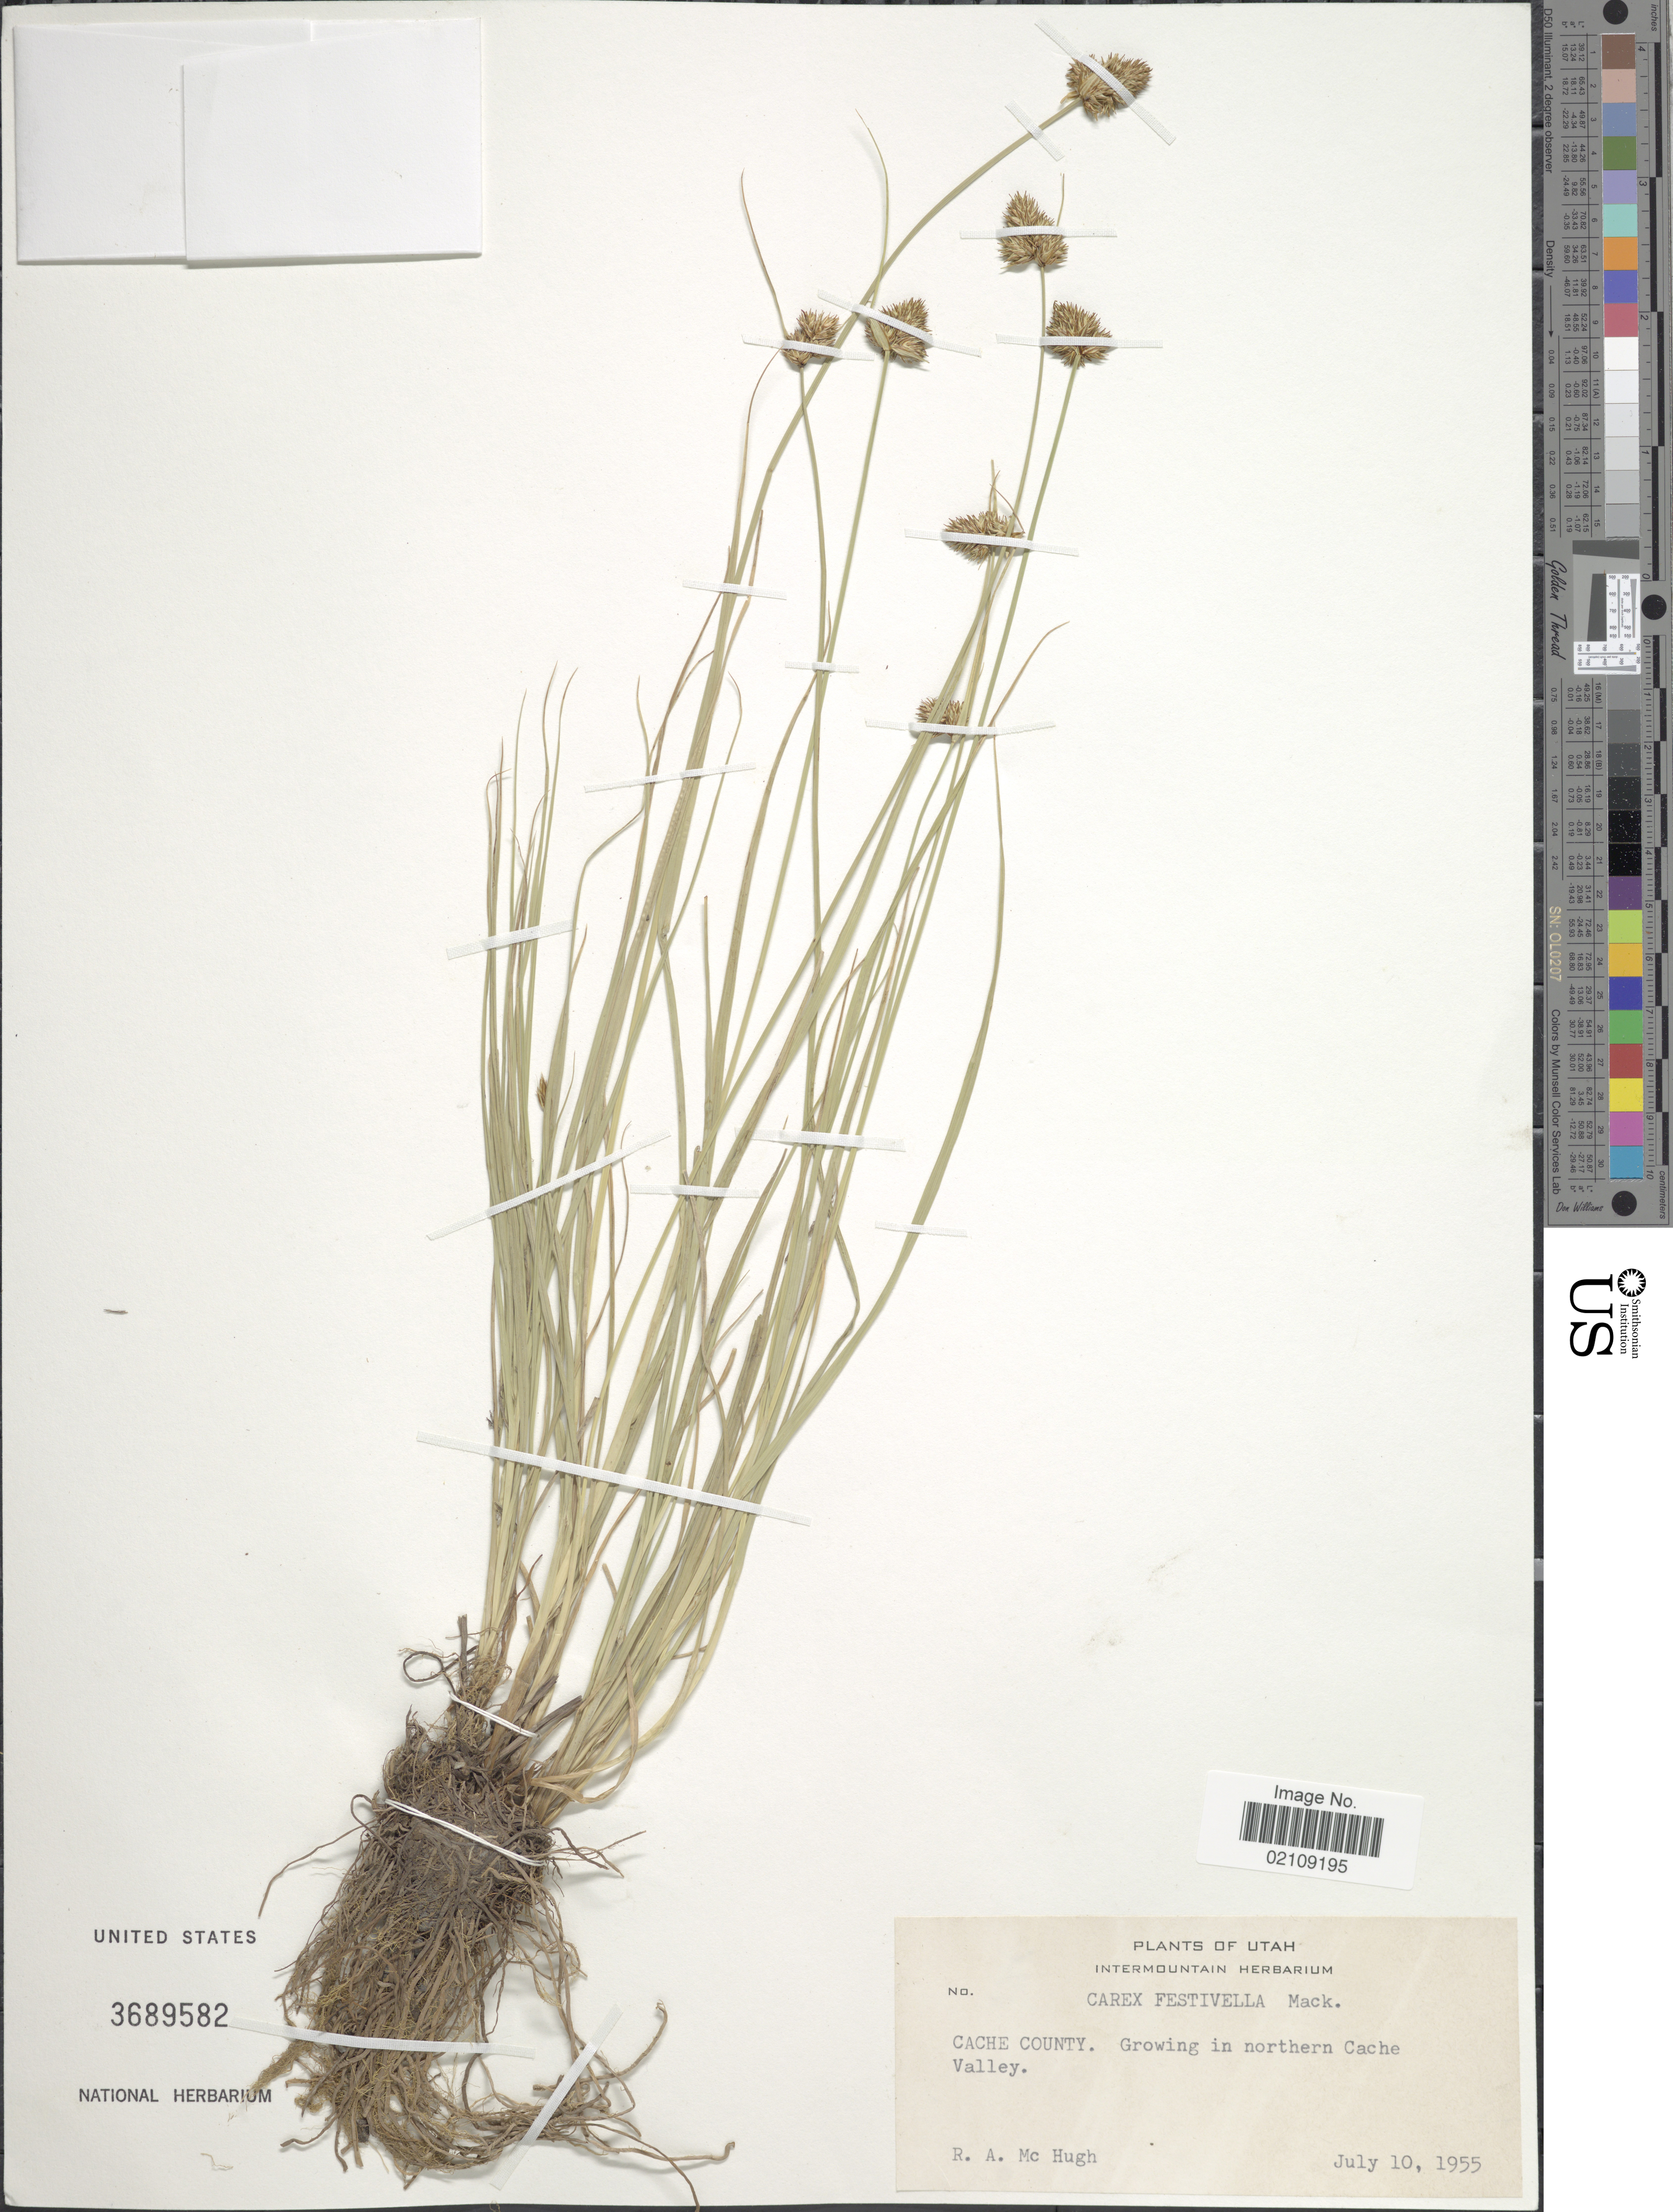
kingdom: Plantae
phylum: Tracheophyta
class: Liliopsida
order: Poales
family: Cyperaceae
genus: Carex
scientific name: Carex microptera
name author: Mack.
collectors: R. McHugh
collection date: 1955-07-10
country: United States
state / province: Utah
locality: Cache County. northern Cache Valley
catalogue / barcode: US 3689582